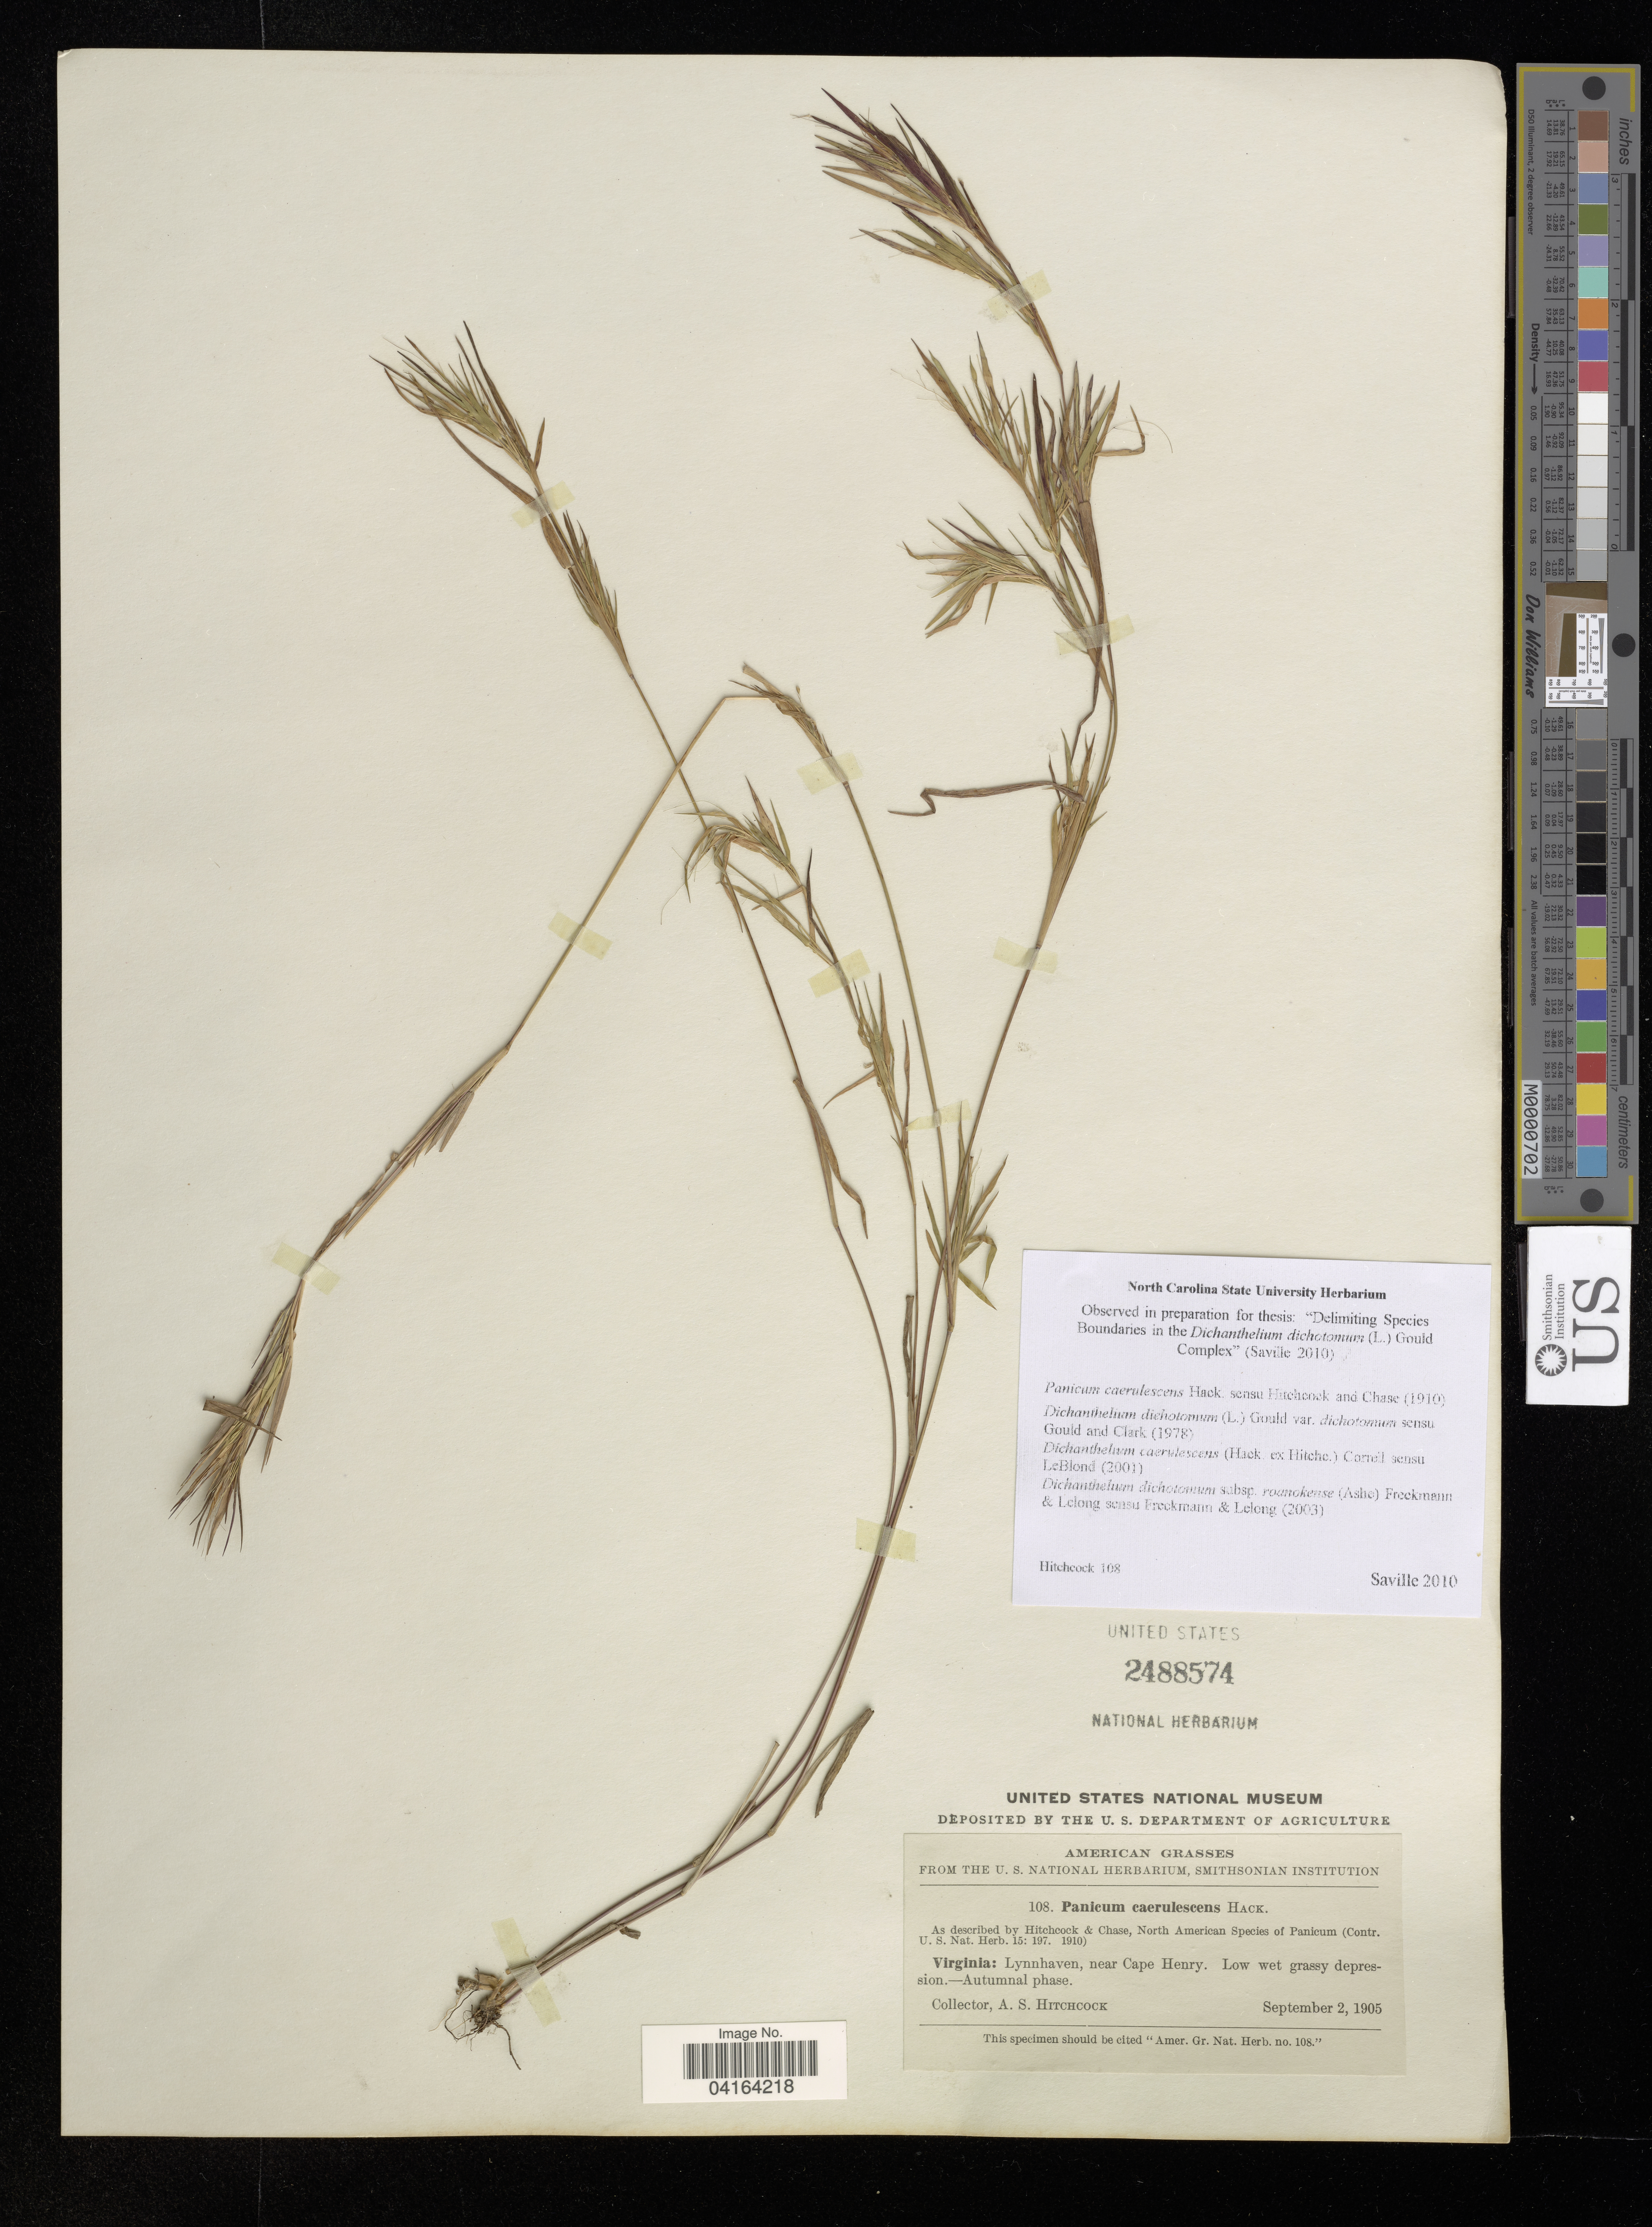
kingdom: Plantae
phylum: Tracheophyta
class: Liliopsida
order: Poales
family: Poaceae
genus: Dichanthelium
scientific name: Dichanthelium dichotomum subsp. roanokense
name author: (Ashe) LeBlond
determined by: Saville, A. C., (NCSC), North Carolina State University (UNITED STATES)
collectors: A. Hitchcock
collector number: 108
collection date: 1905-09-02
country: United States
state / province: Virginia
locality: Lynnhaven, near Cape Henry.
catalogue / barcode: US 2488574